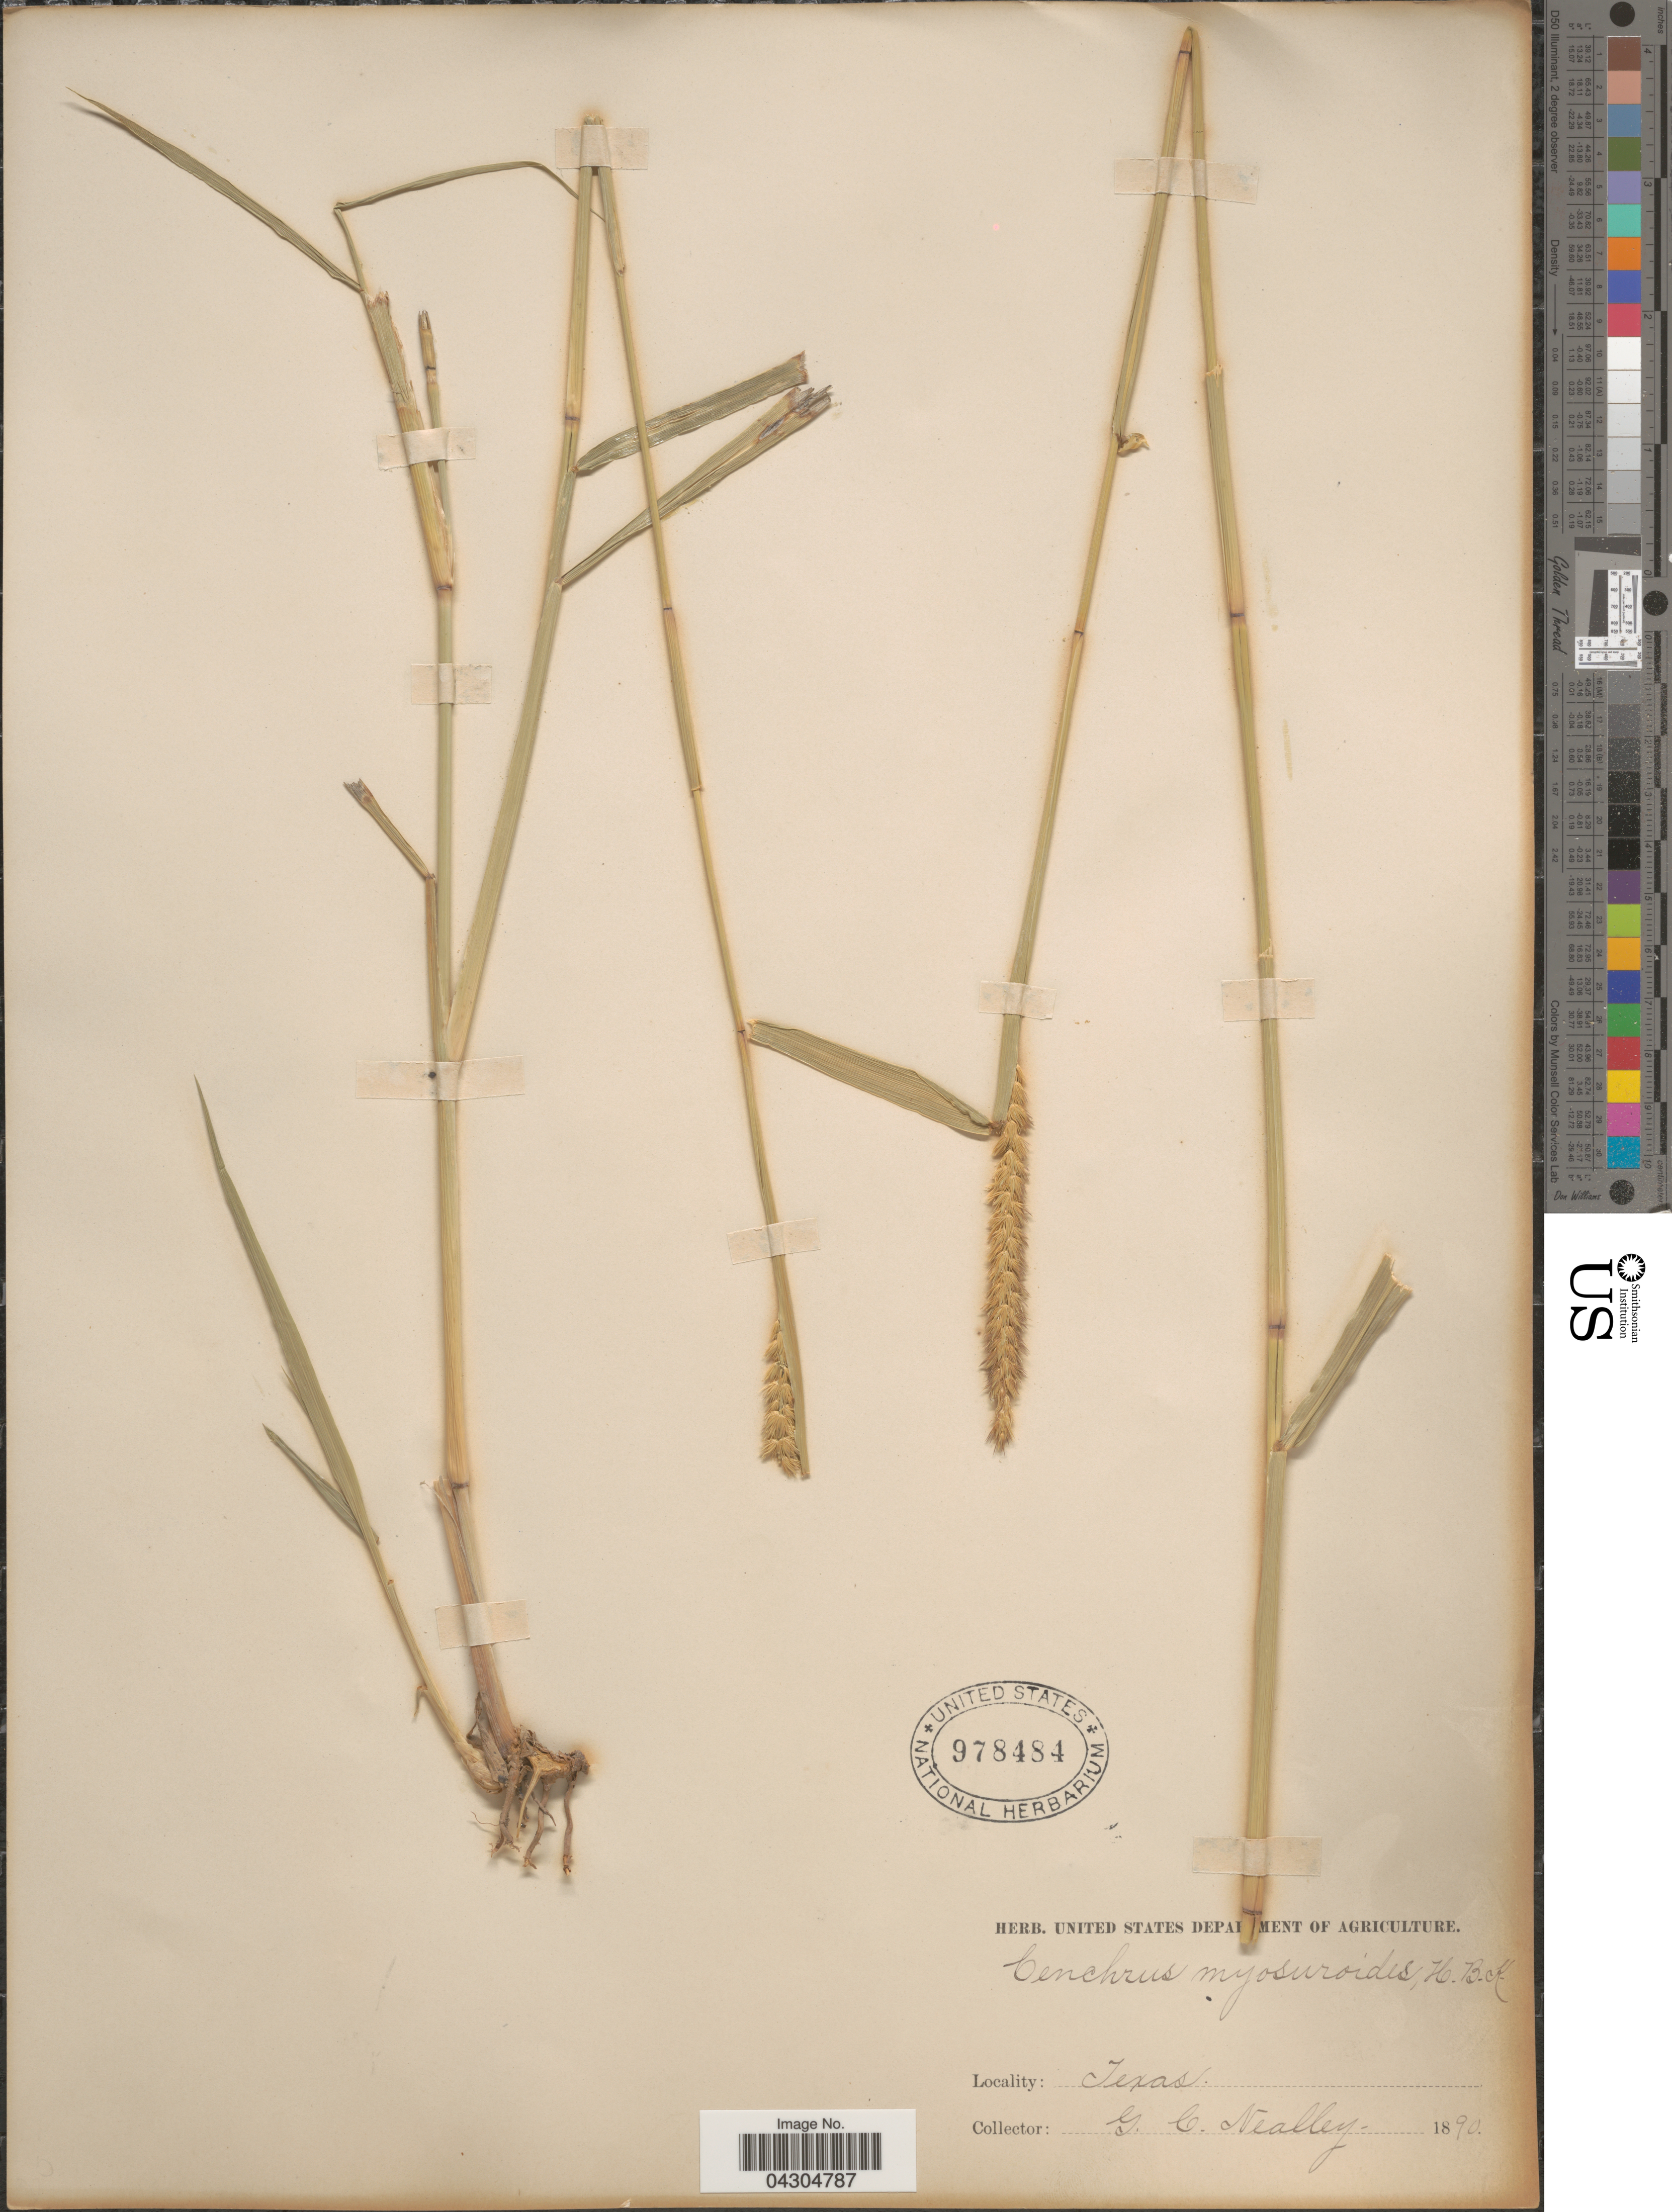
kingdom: Plantae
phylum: Tracheophyta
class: Liliopsida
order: Poales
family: Poaceae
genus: Cenchrus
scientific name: Cenchrus myosuroides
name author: Kunth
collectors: G. C. Nealley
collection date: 1890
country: United States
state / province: Texas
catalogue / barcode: US 978484